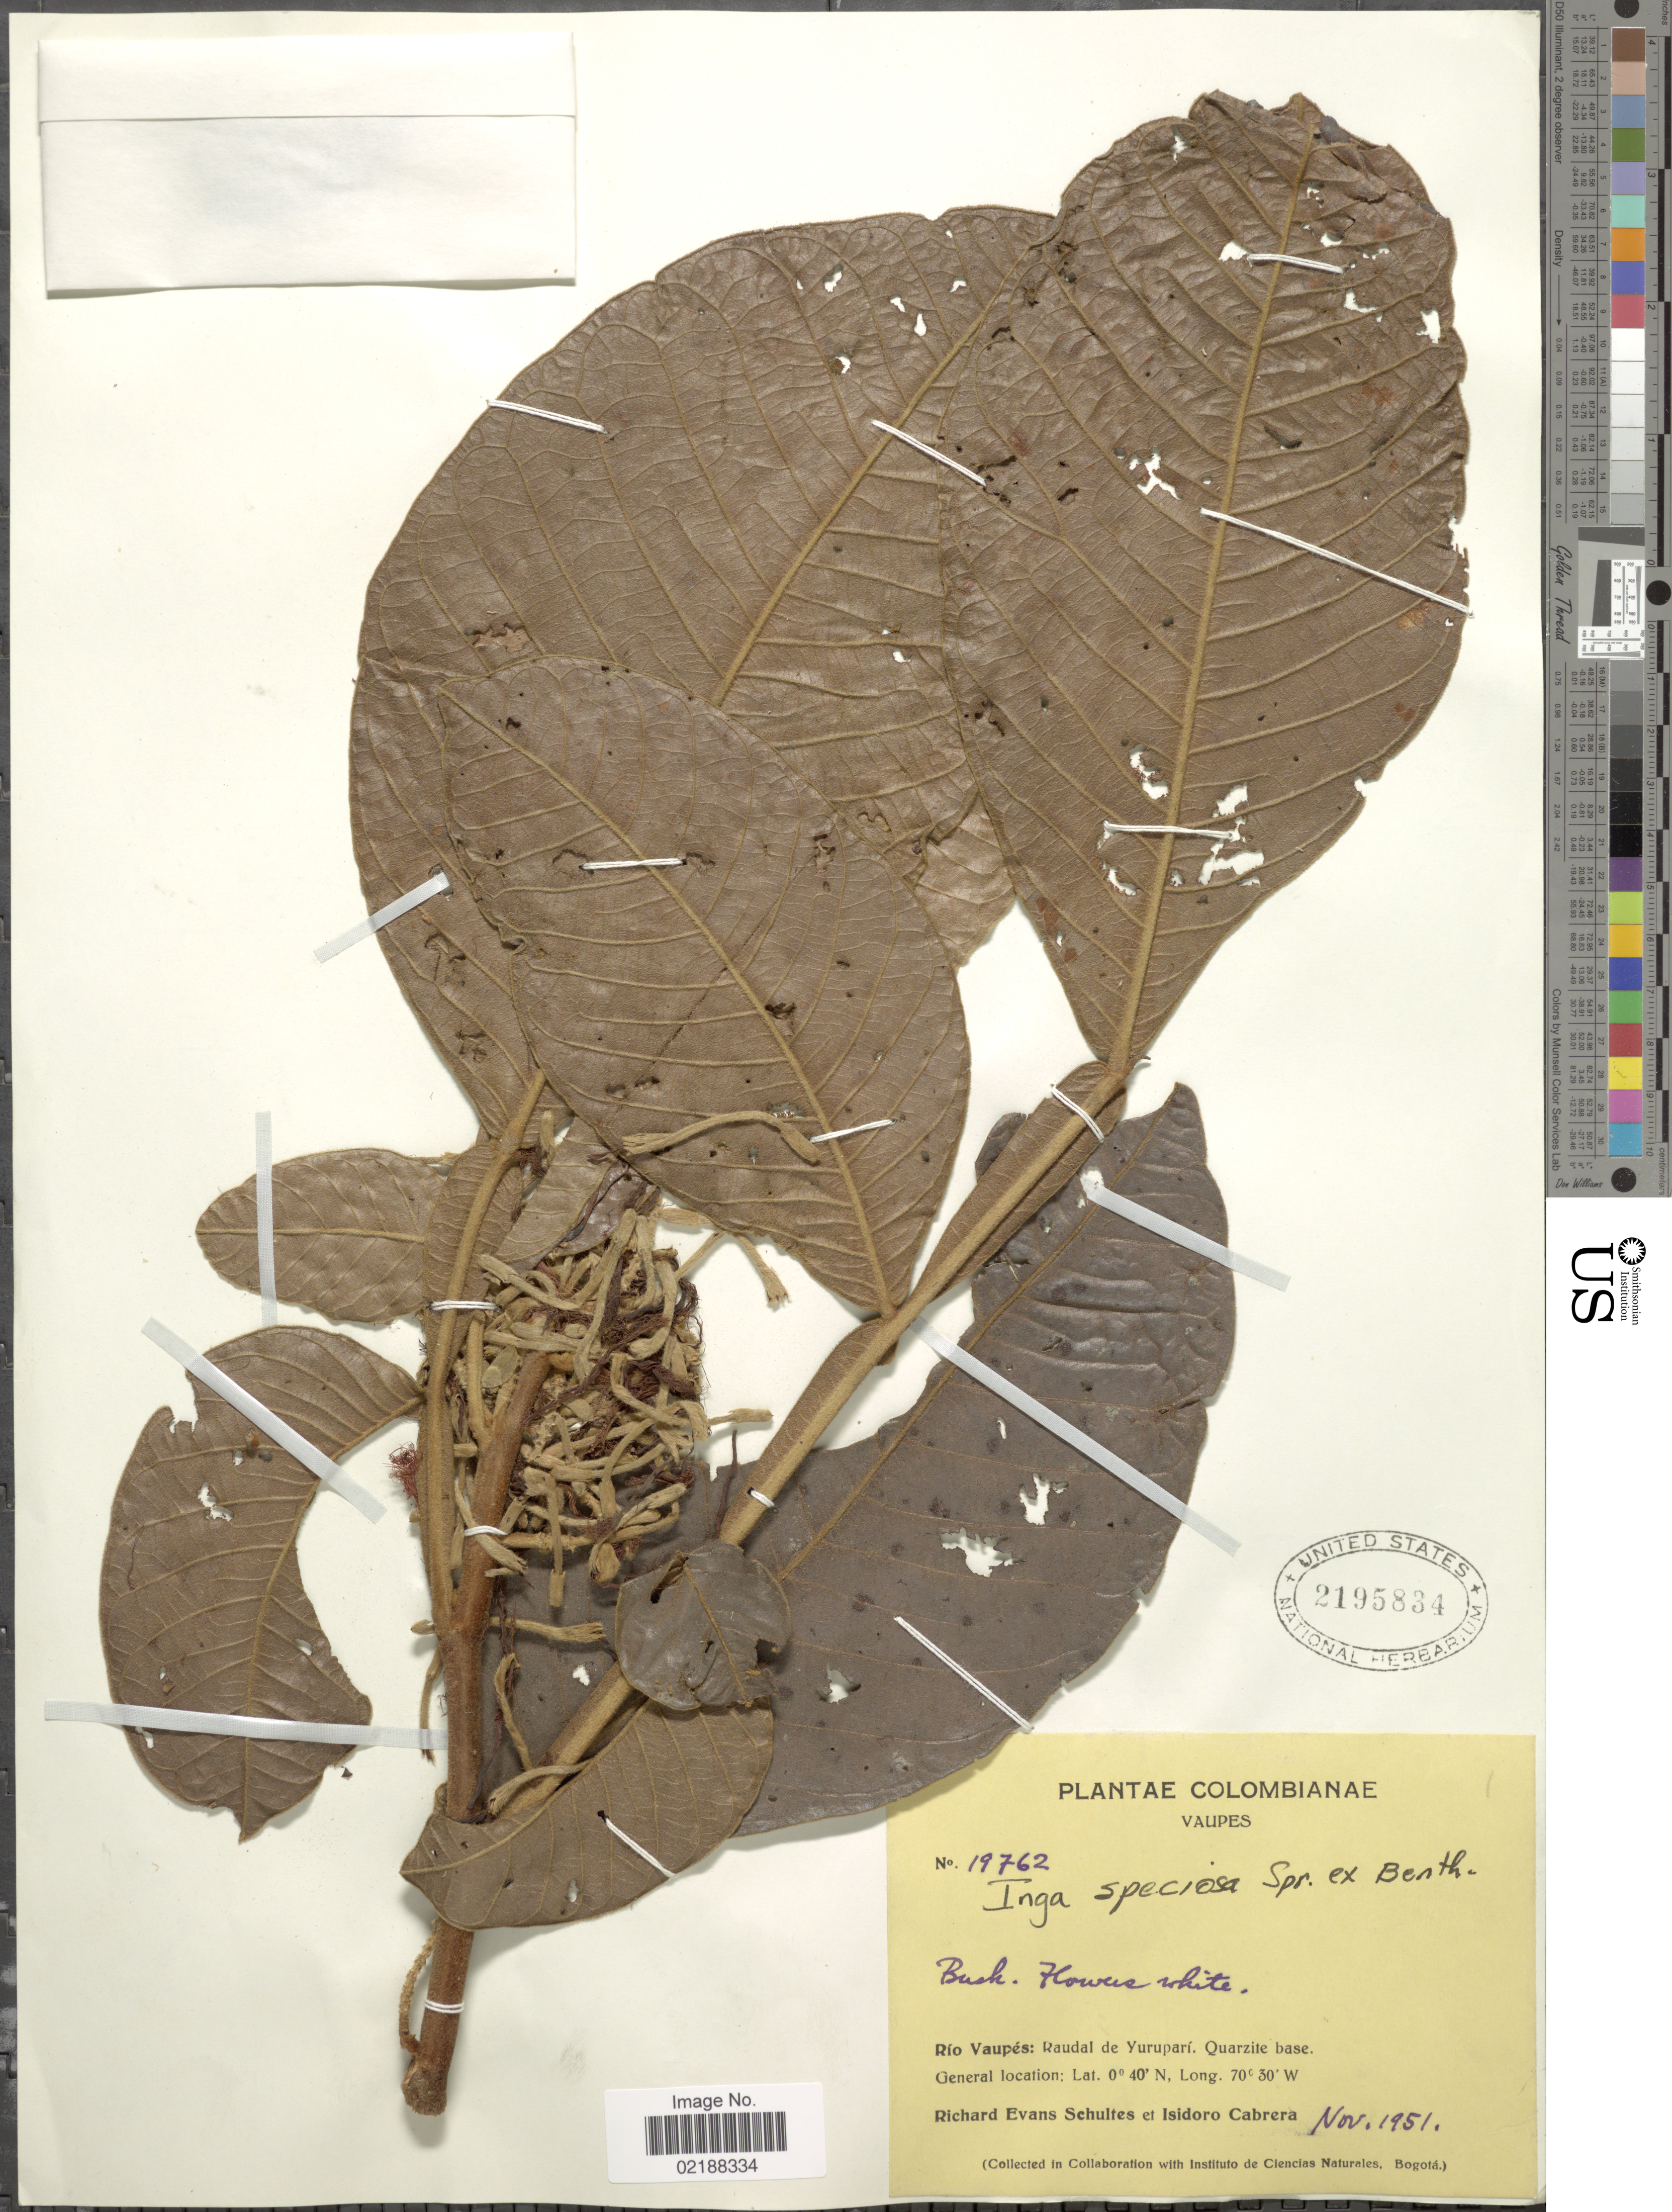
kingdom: Plantae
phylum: Tracheophyta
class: Magnoliopsida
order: Fabales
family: Fabaceae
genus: Inga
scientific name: Inga lomatophylla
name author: (Benth.) Pittier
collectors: R. E. Schultes & I. Cabrera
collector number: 19762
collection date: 1951-11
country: Colombia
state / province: Vaupés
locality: Rio vaupes: Raudal de Yurupari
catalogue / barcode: US 2195834